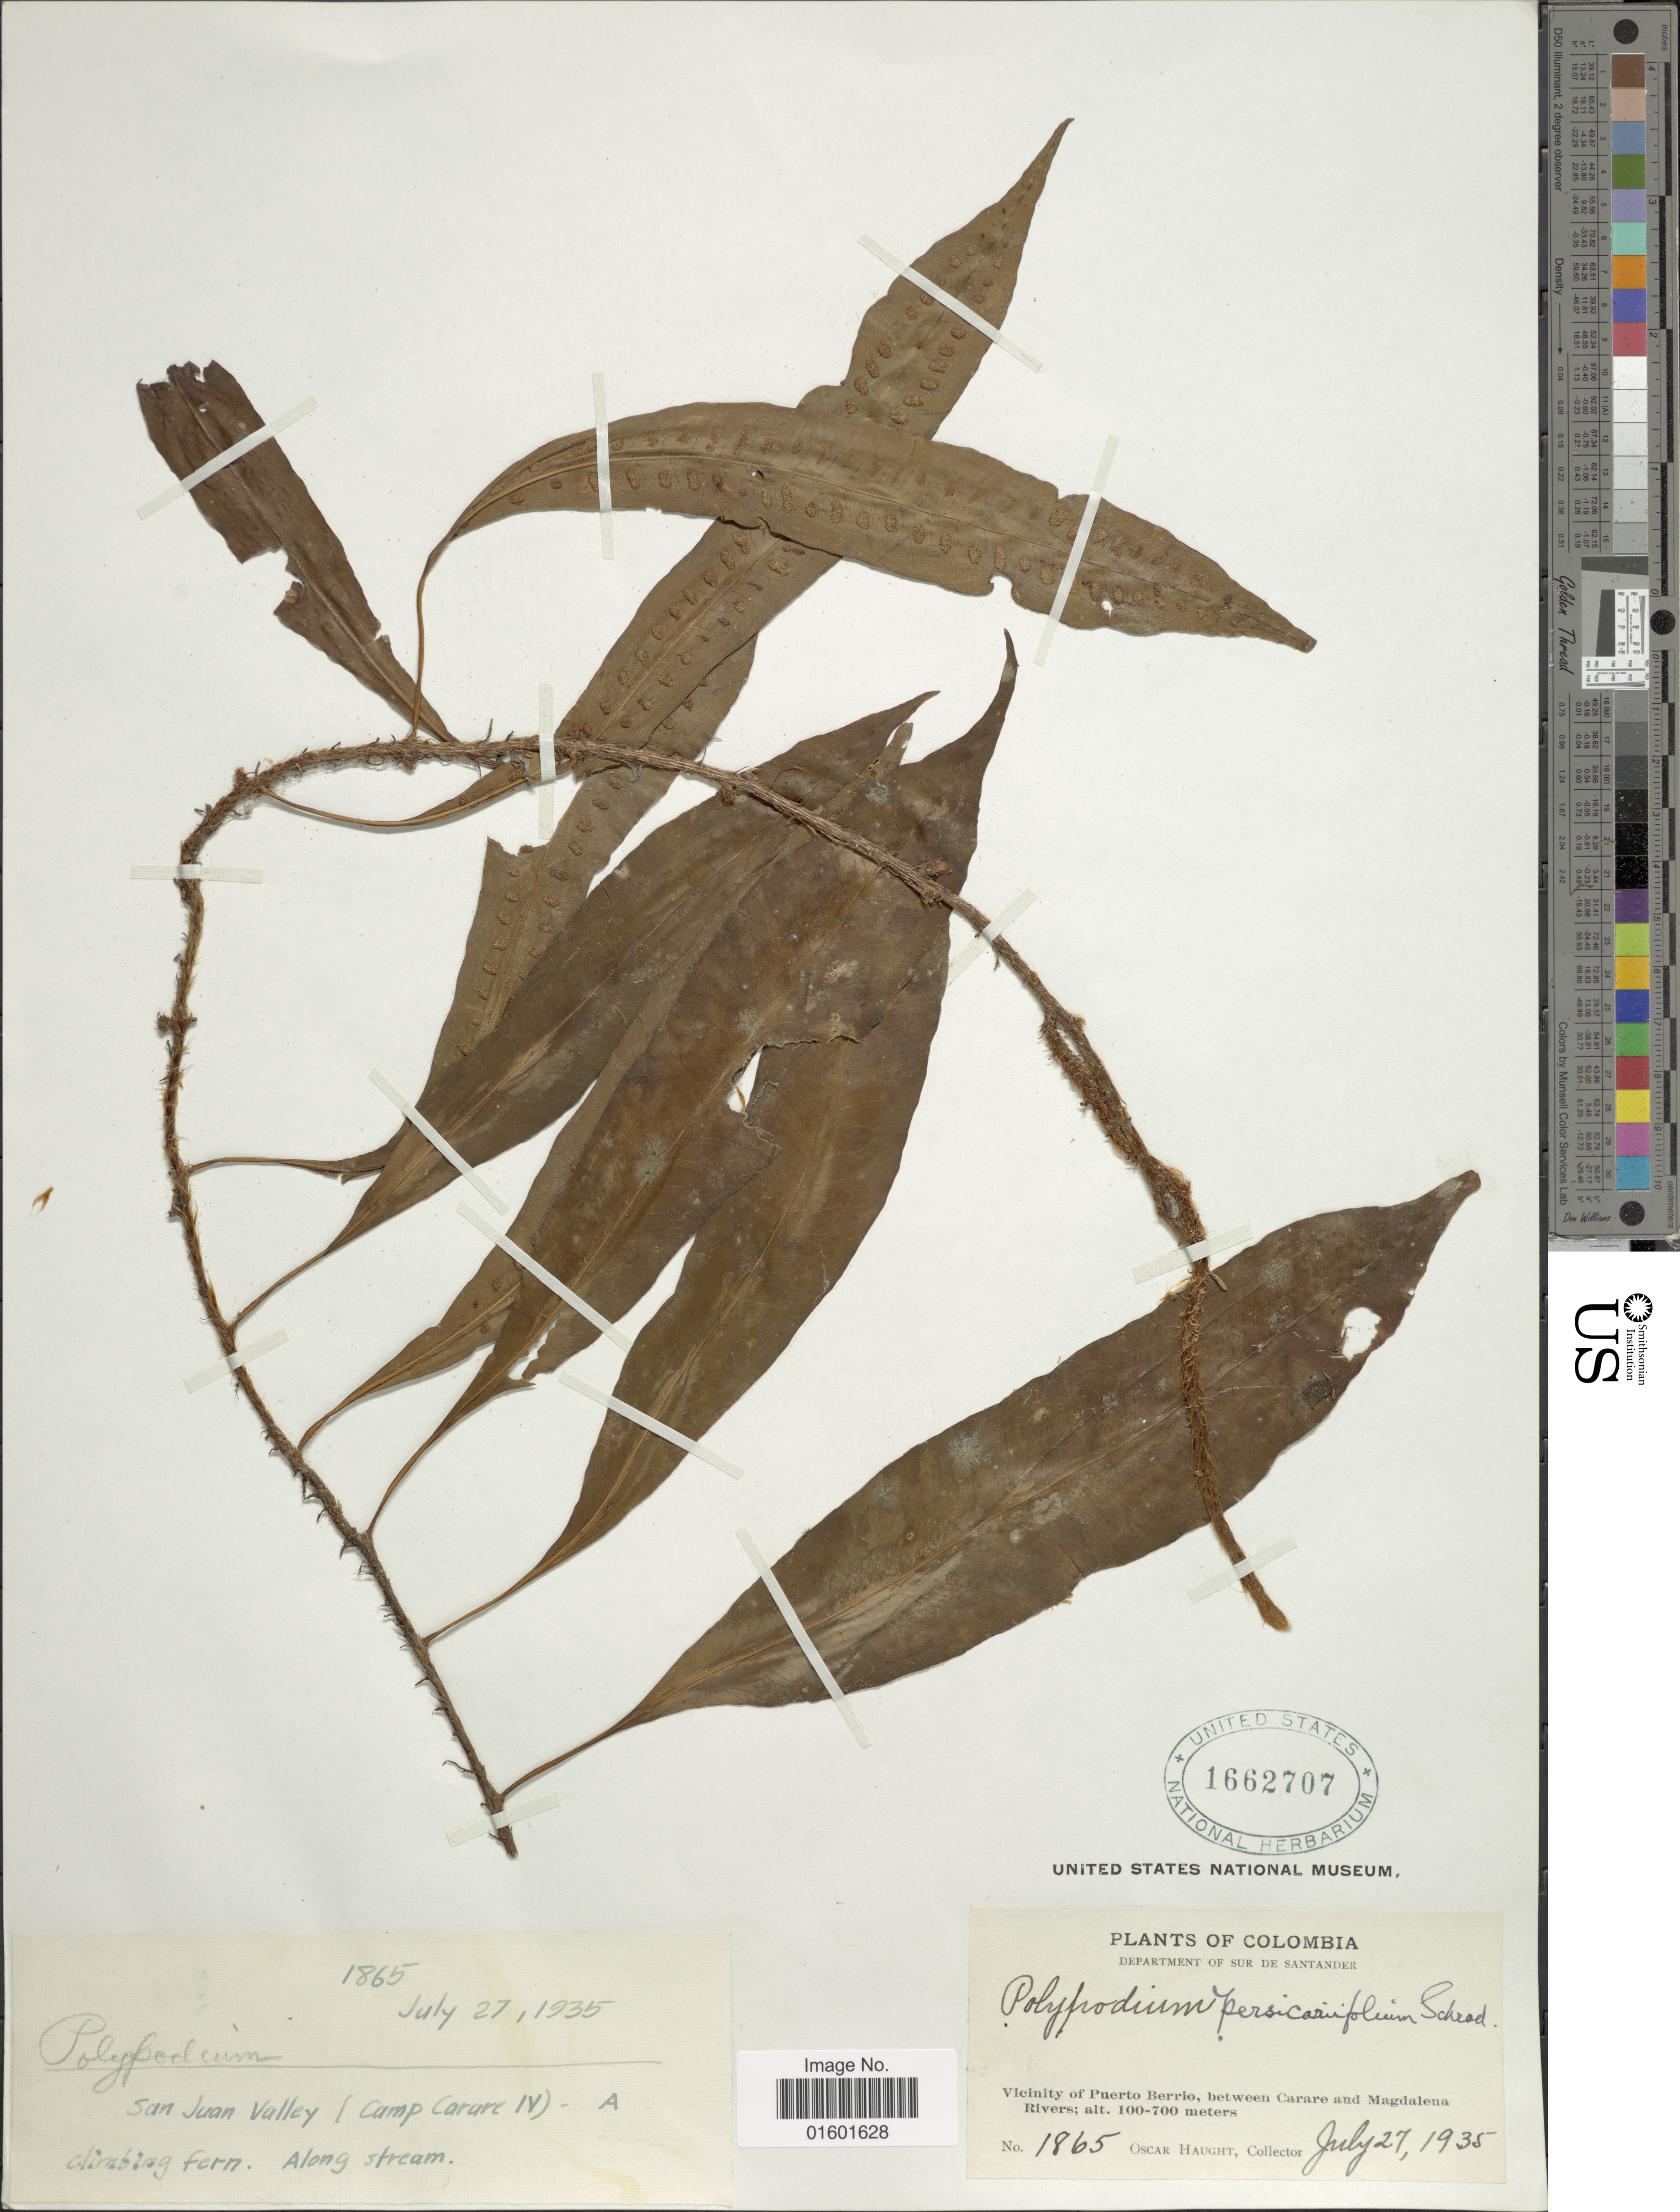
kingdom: Plantae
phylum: Tracheophyta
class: Polypodiopsida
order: Polypodiales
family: Polypodiaceae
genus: Microgramma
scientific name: Microgramma persicariifolia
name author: (Schrad.) C. Presl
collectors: O. L. Haught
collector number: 1865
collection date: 1935-07-27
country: Colombia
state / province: Santander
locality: Vicinity of Puerto Berrio, between Carare and Magdalena Rivers,San Juan Valley (Camp Carare IV)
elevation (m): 100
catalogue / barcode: US 1662707